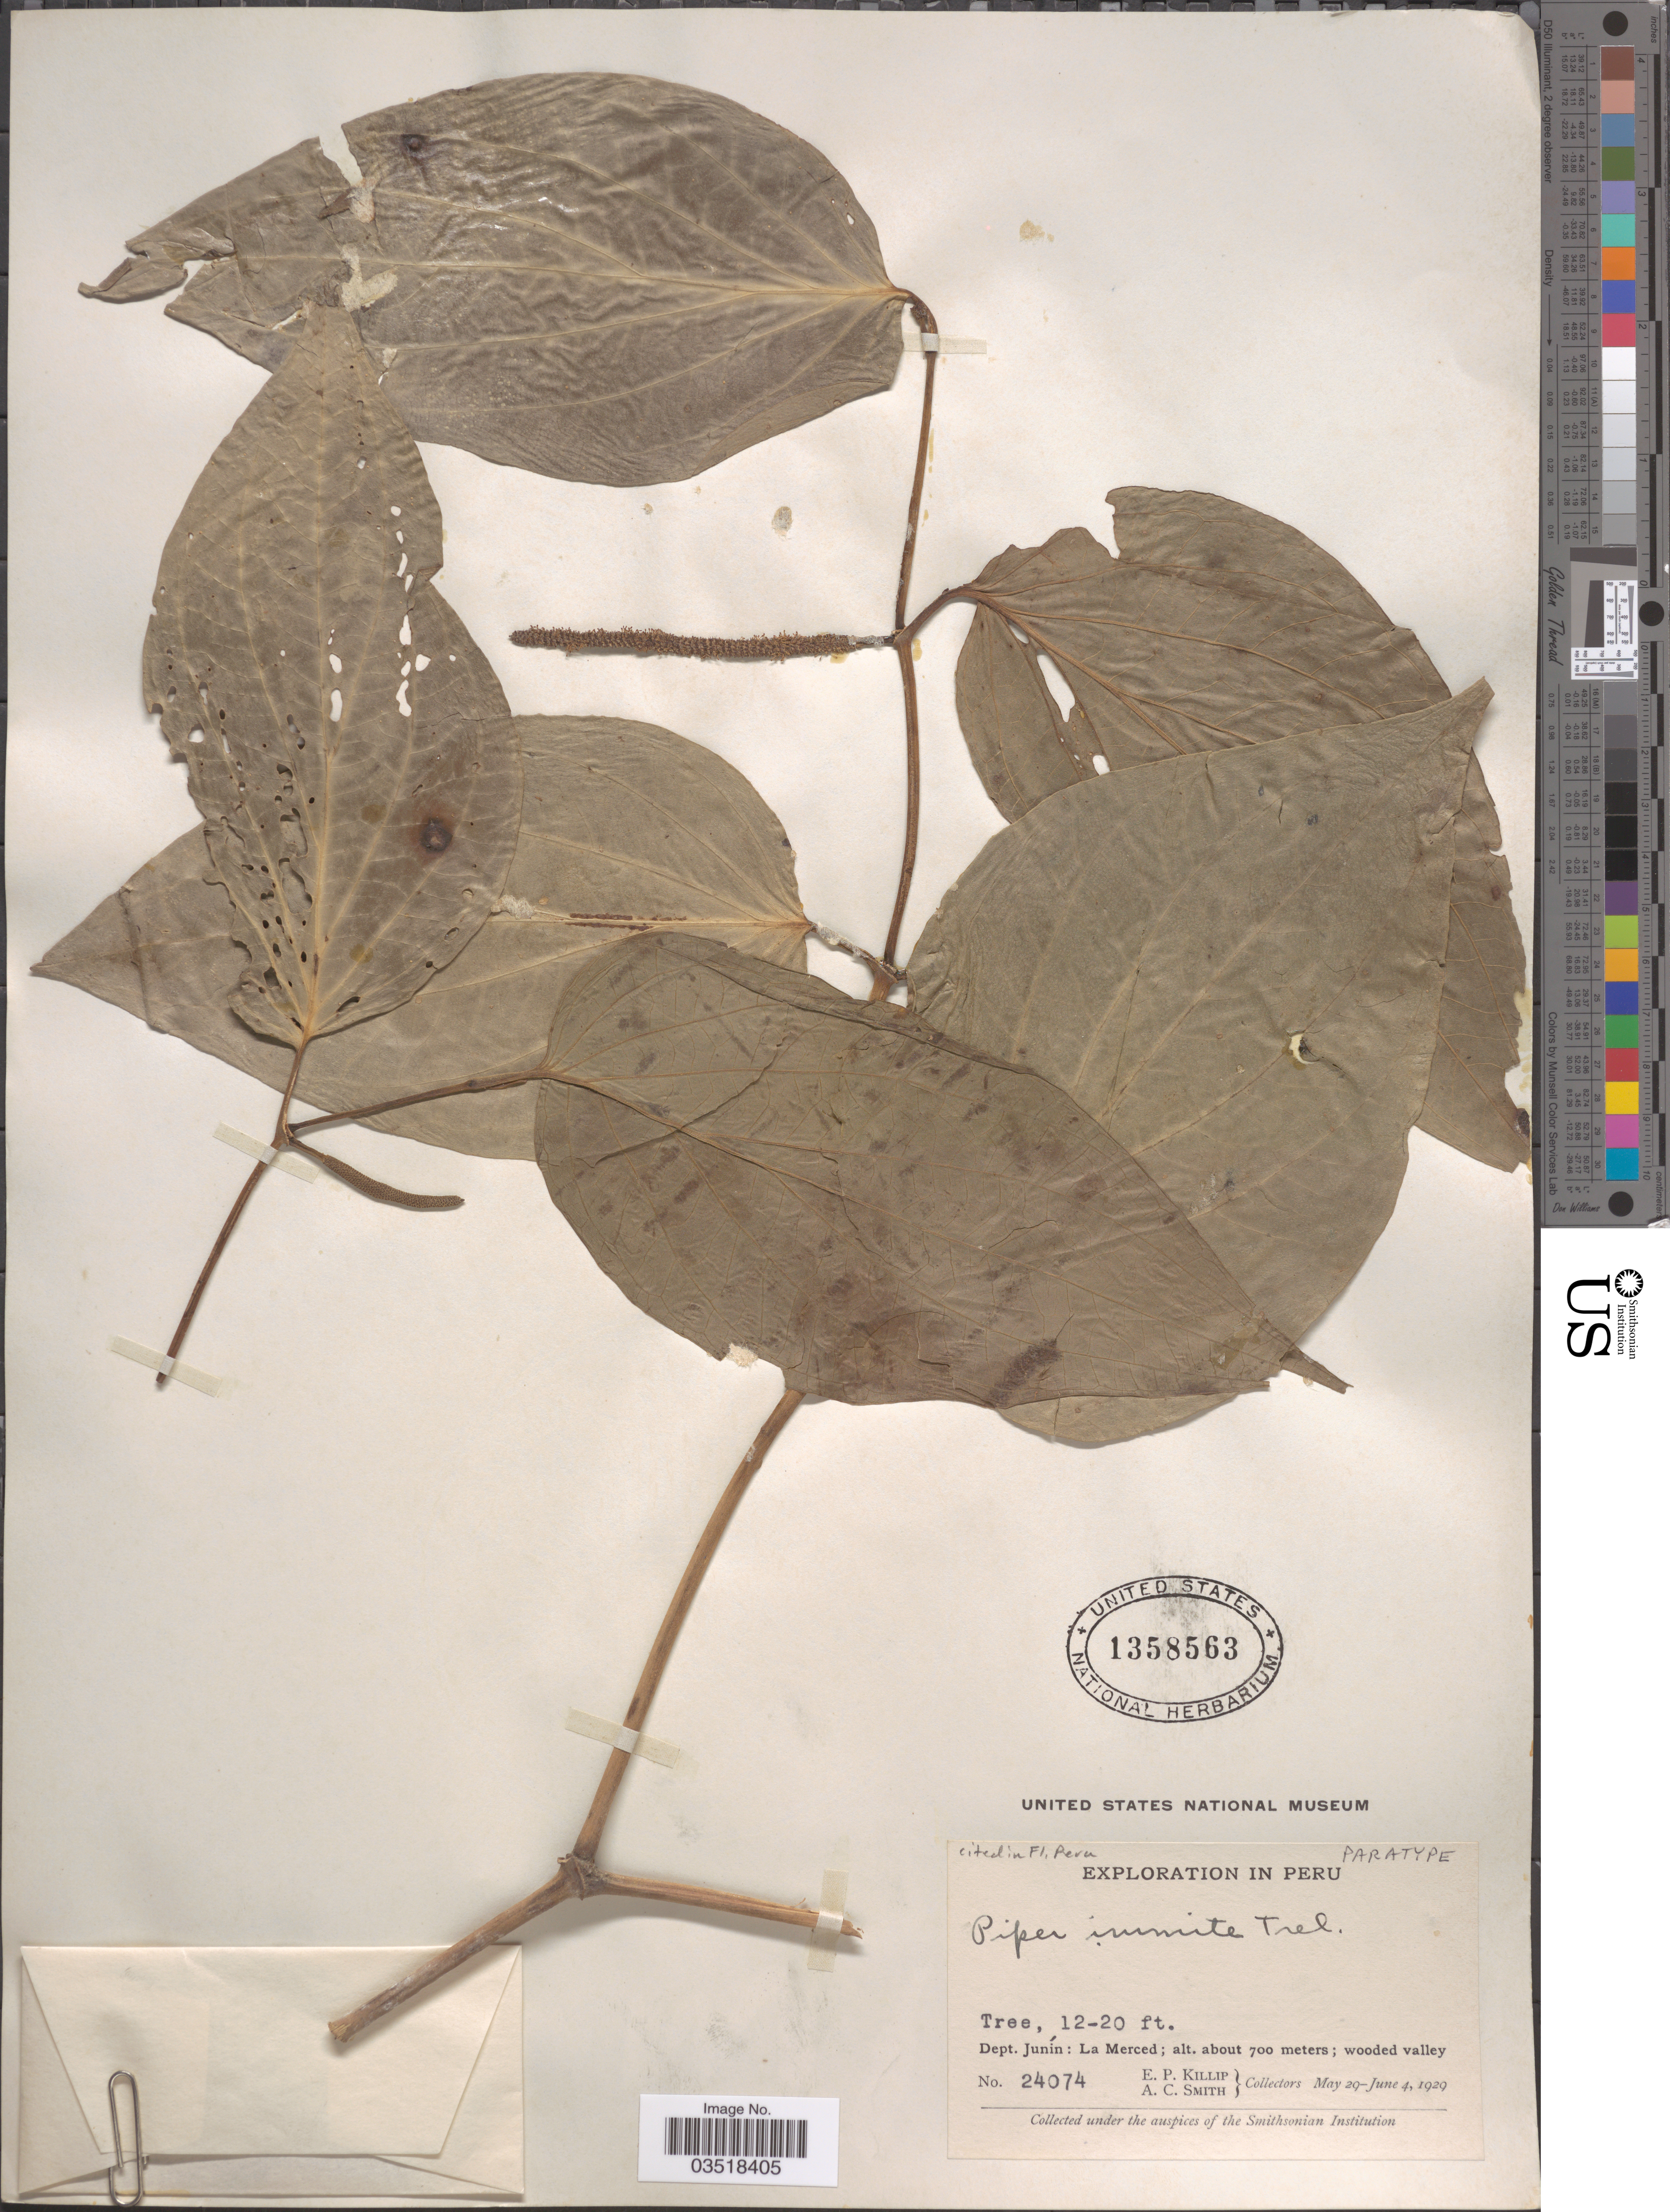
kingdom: Plantae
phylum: Tracheophyta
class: Magnoliopsida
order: Piperales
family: Piperaceae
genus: Piper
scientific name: Piper immite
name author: Trel. in J.F. Macbr.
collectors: E. P. Killip & A. C. Smith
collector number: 24074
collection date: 1929-05-29/1929-06-04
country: Peru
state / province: Junín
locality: Dept. Junín: La Merced.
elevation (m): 700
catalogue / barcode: US 1358563